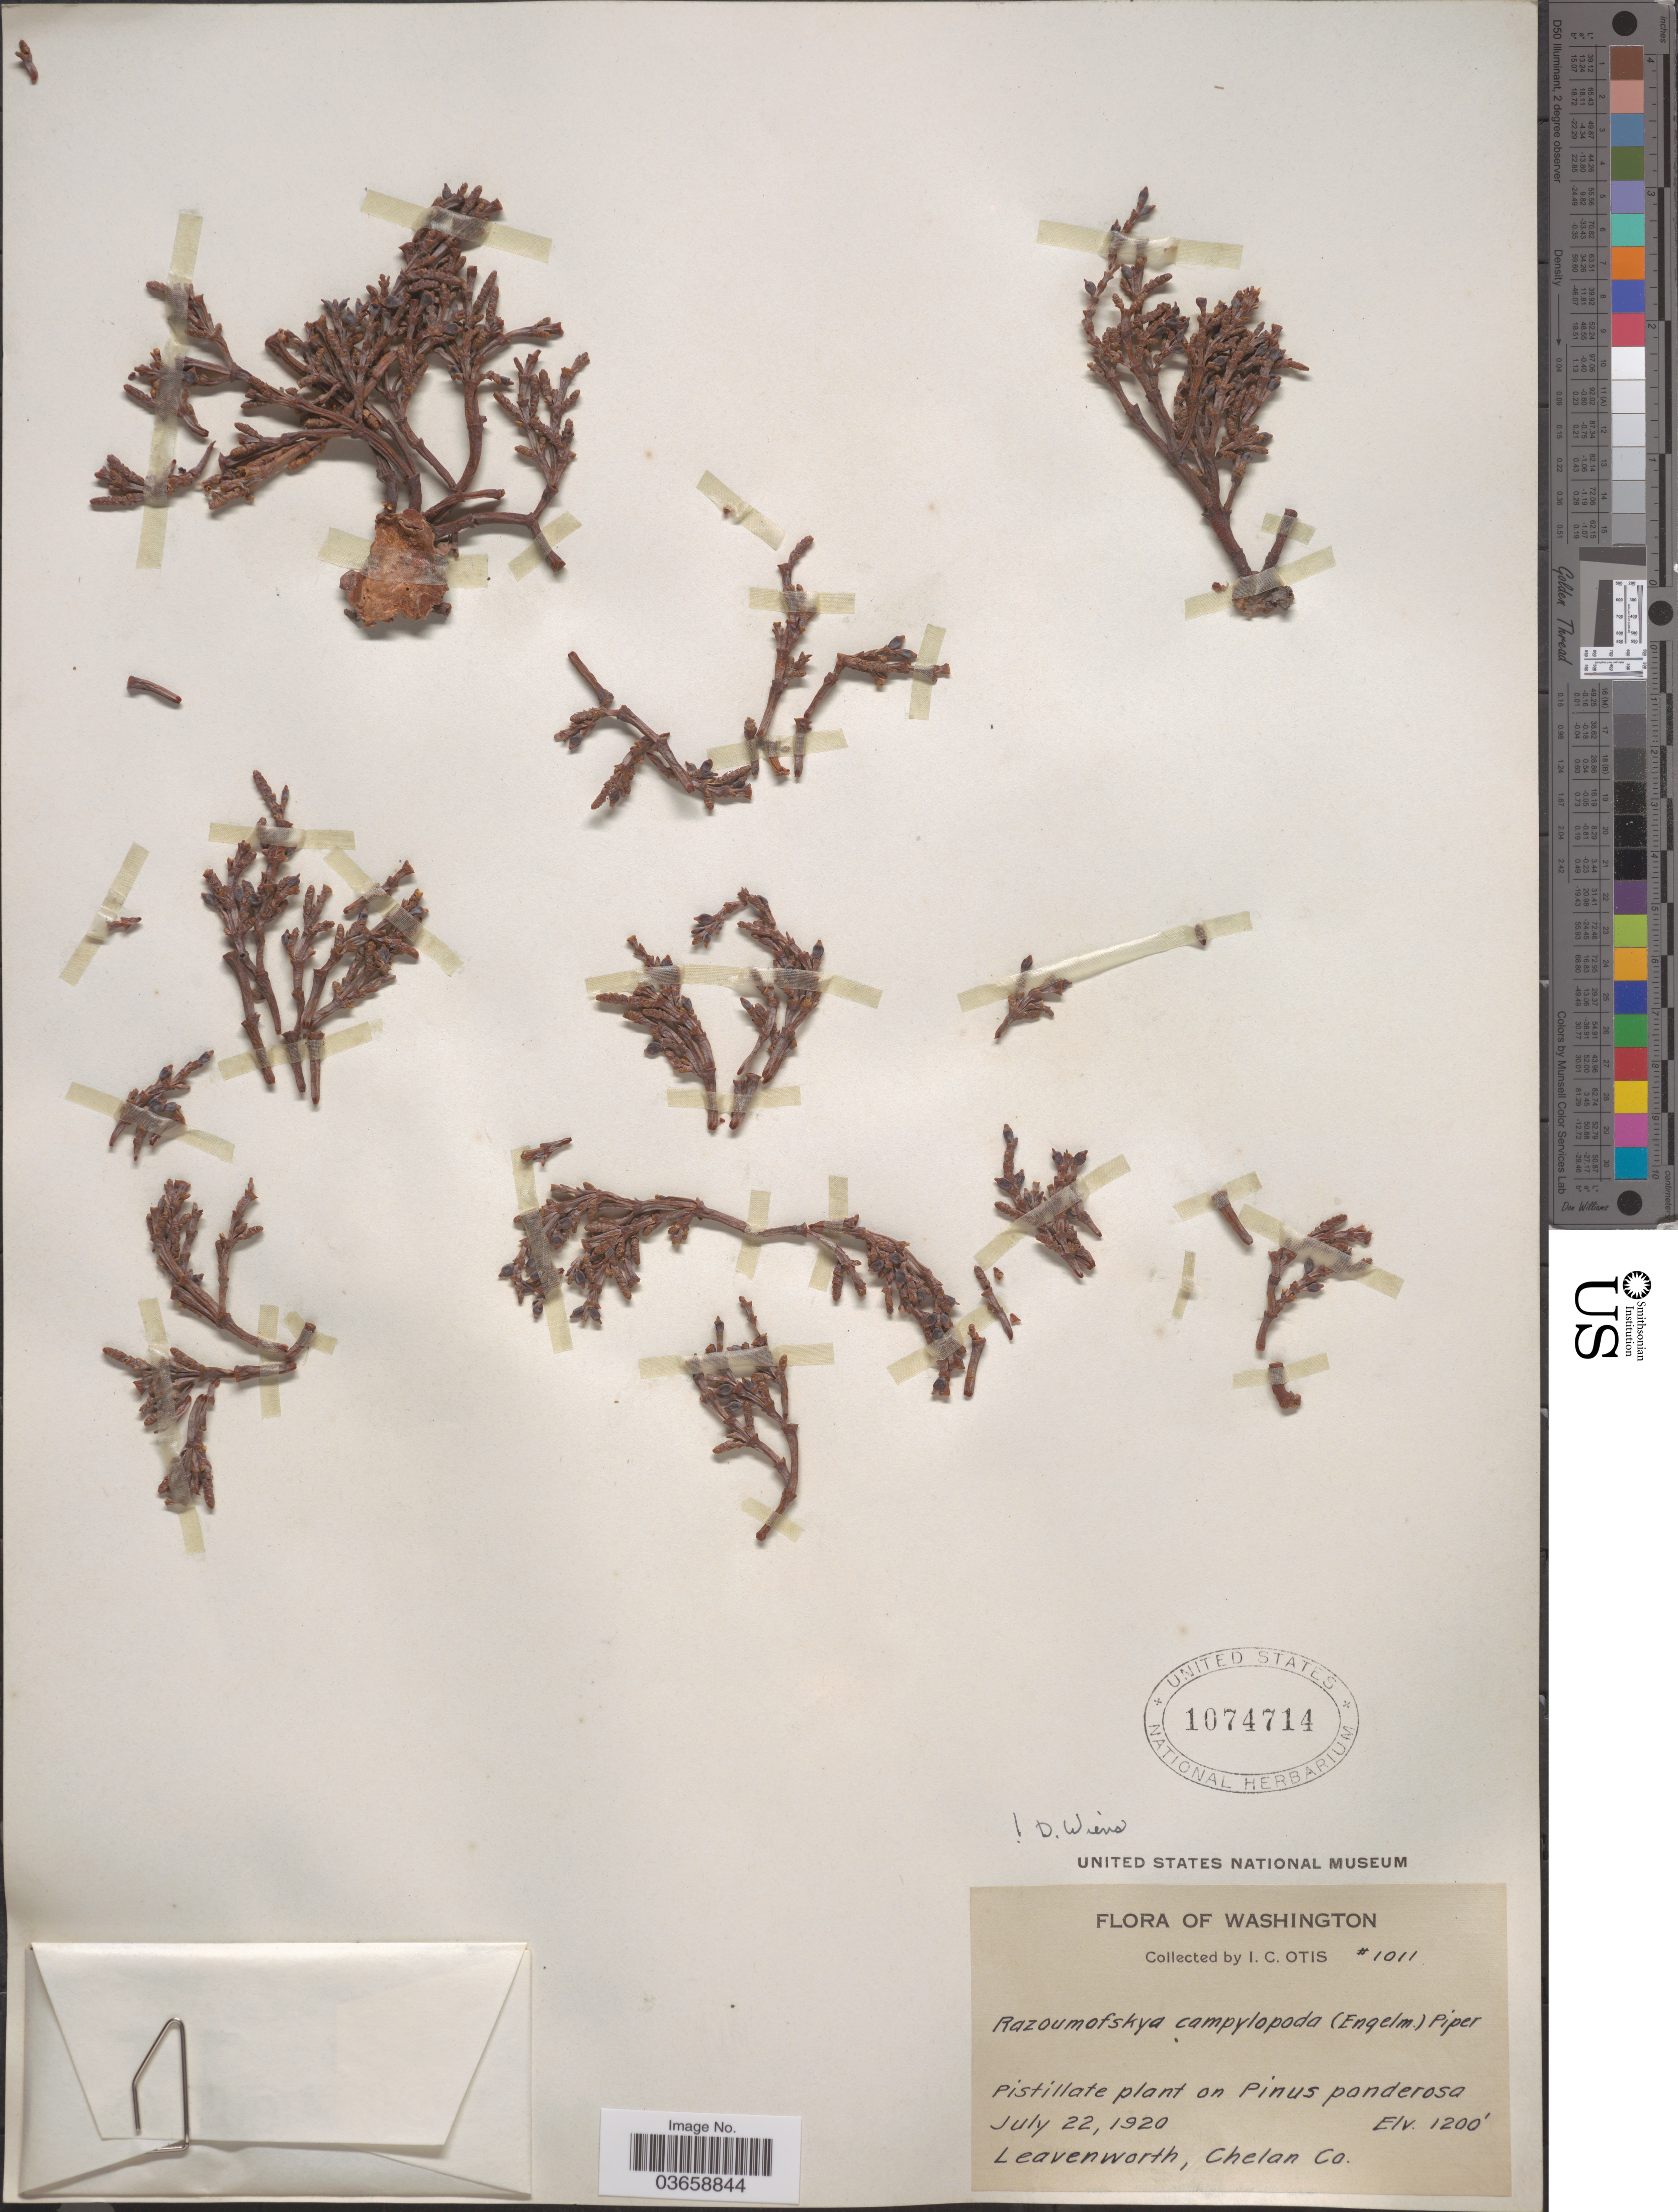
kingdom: Plantae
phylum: Tracheophyta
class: Magnoliopsida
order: Santalales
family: Viscaceae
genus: Arceuthobium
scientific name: Arceuthobium campylopodum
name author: Engelm.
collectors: I. C. Otis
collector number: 1011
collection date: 1920-07-22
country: United States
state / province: Washington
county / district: Chelan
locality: Leavenworth, Chelan Co.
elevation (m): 366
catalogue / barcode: US 1074714